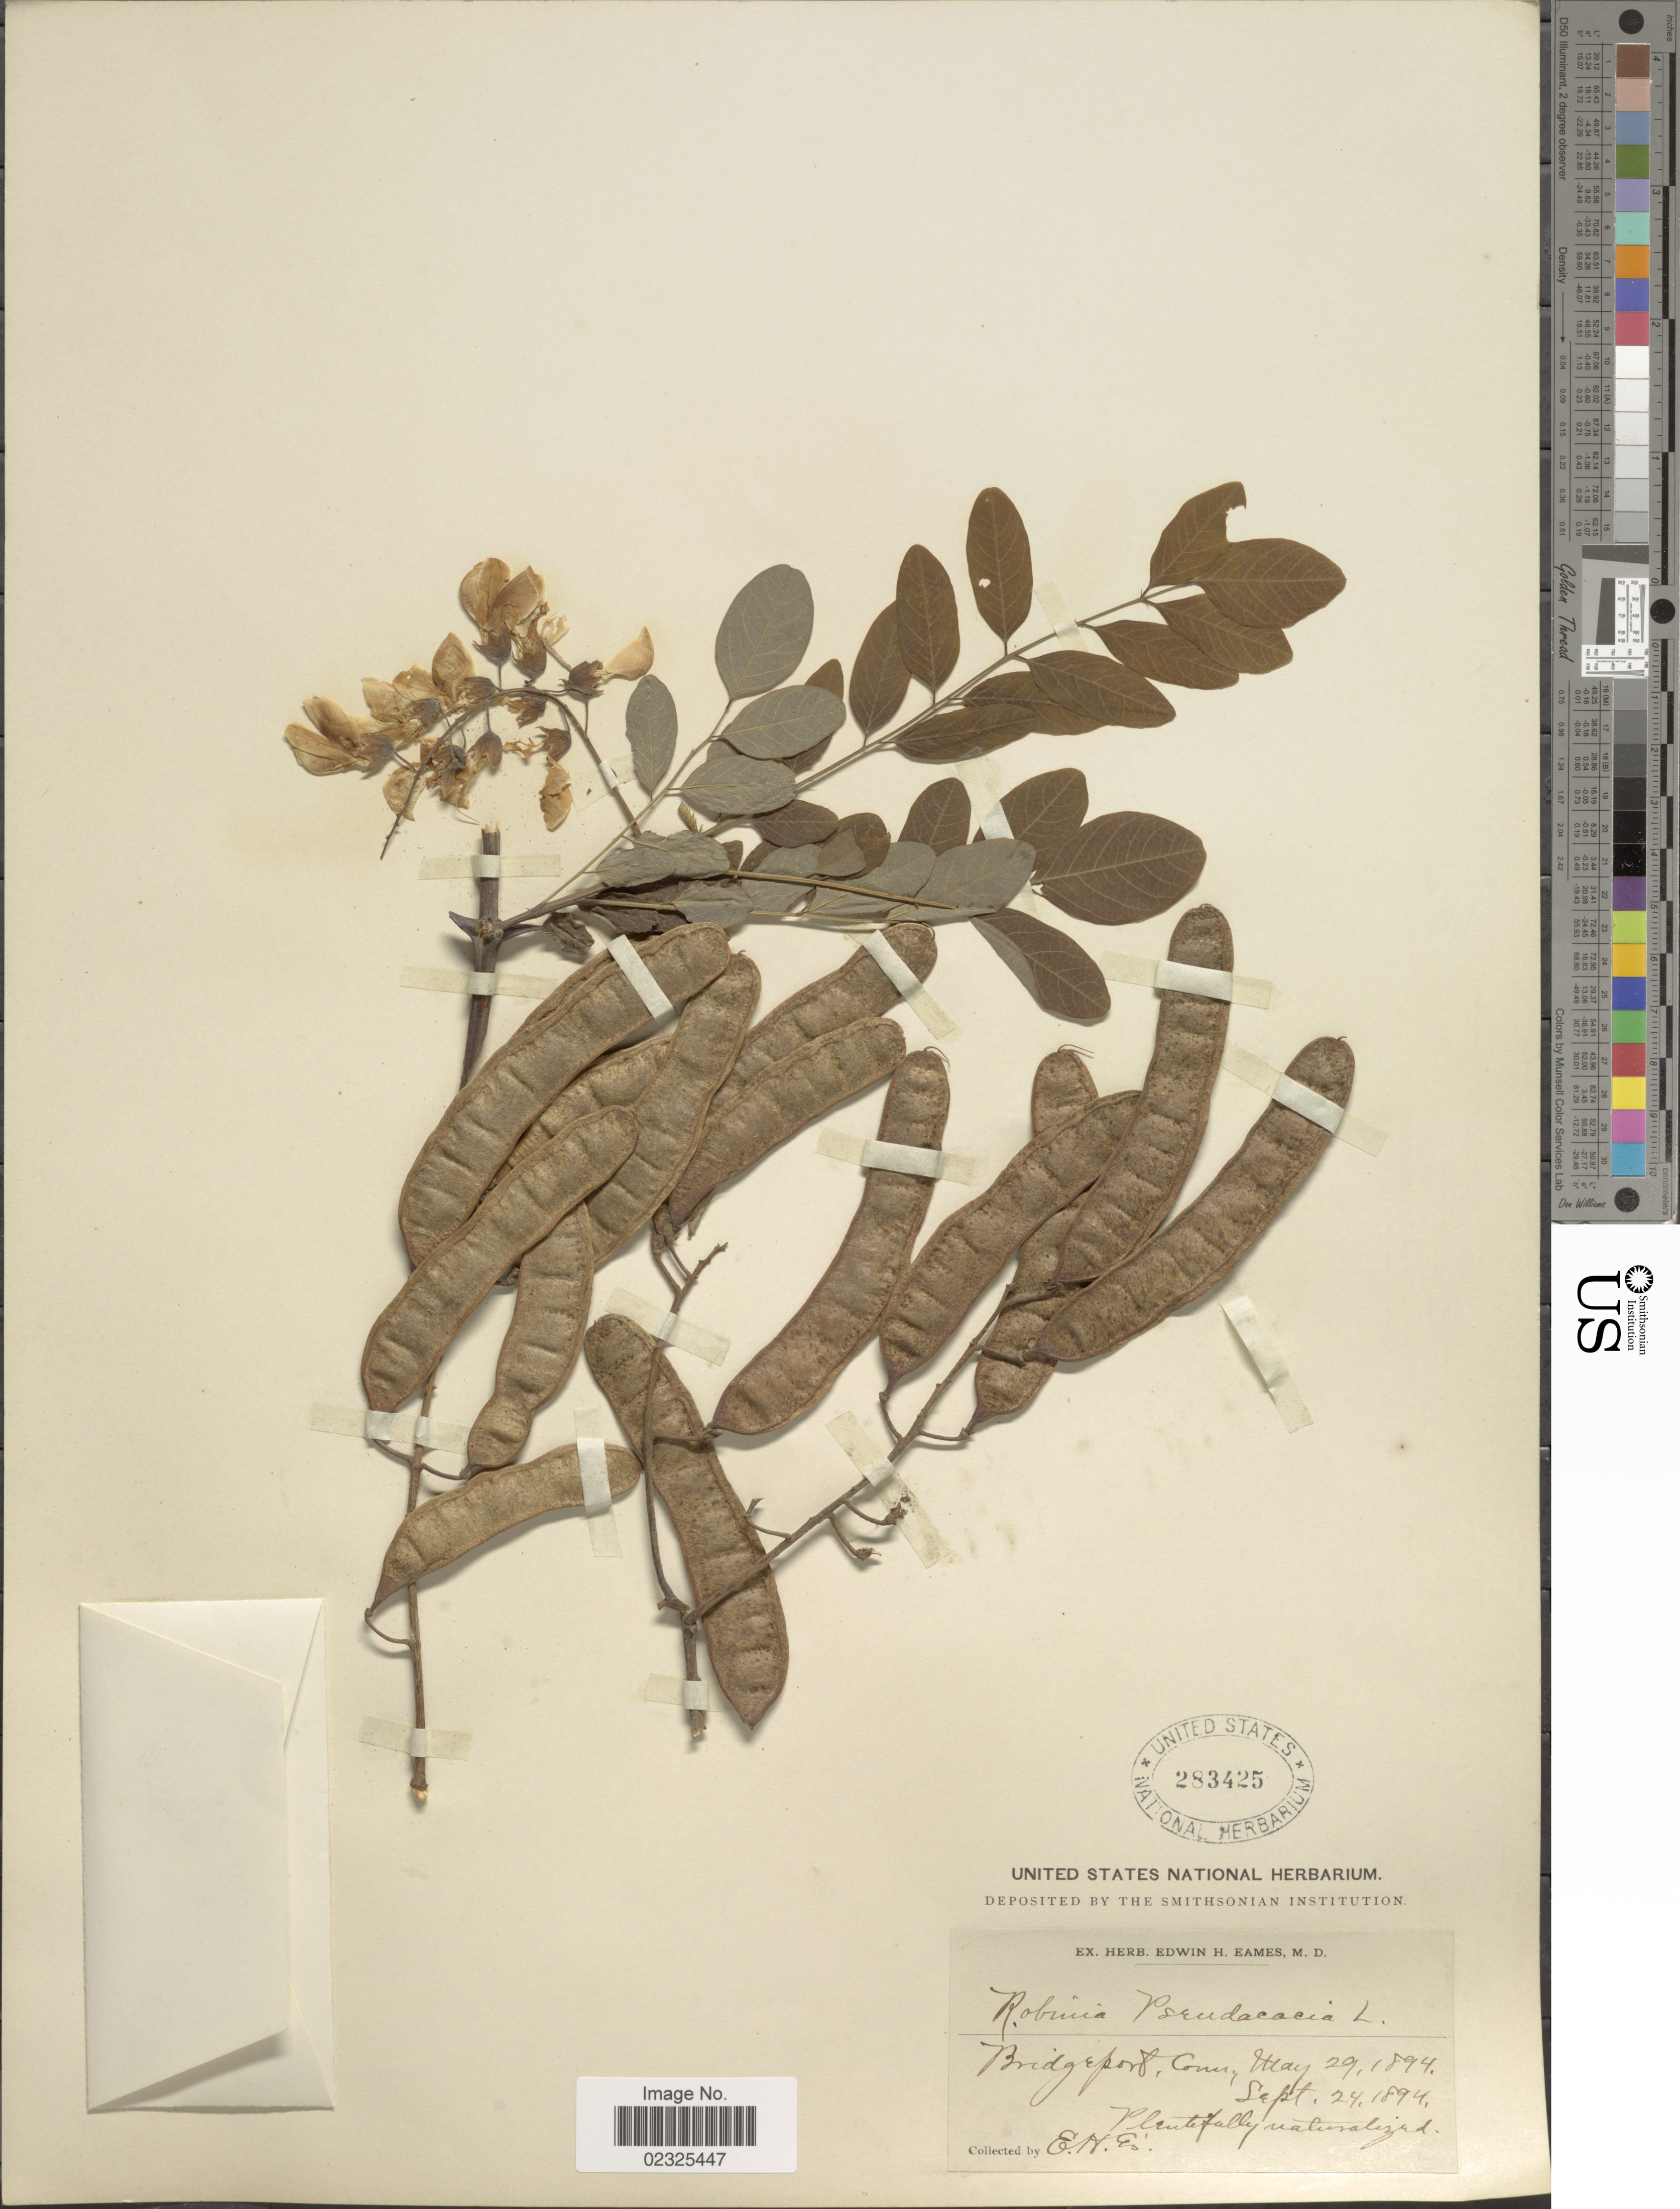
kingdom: Plantae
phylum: Tracheophyta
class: Magnoliopsida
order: Fabales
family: Fabaceae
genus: Robinia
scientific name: Robinia pseudoacacia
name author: L.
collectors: E. H. Eames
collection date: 1894-09-24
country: United States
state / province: Connecticut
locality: Bridgeport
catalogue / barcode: US 283425